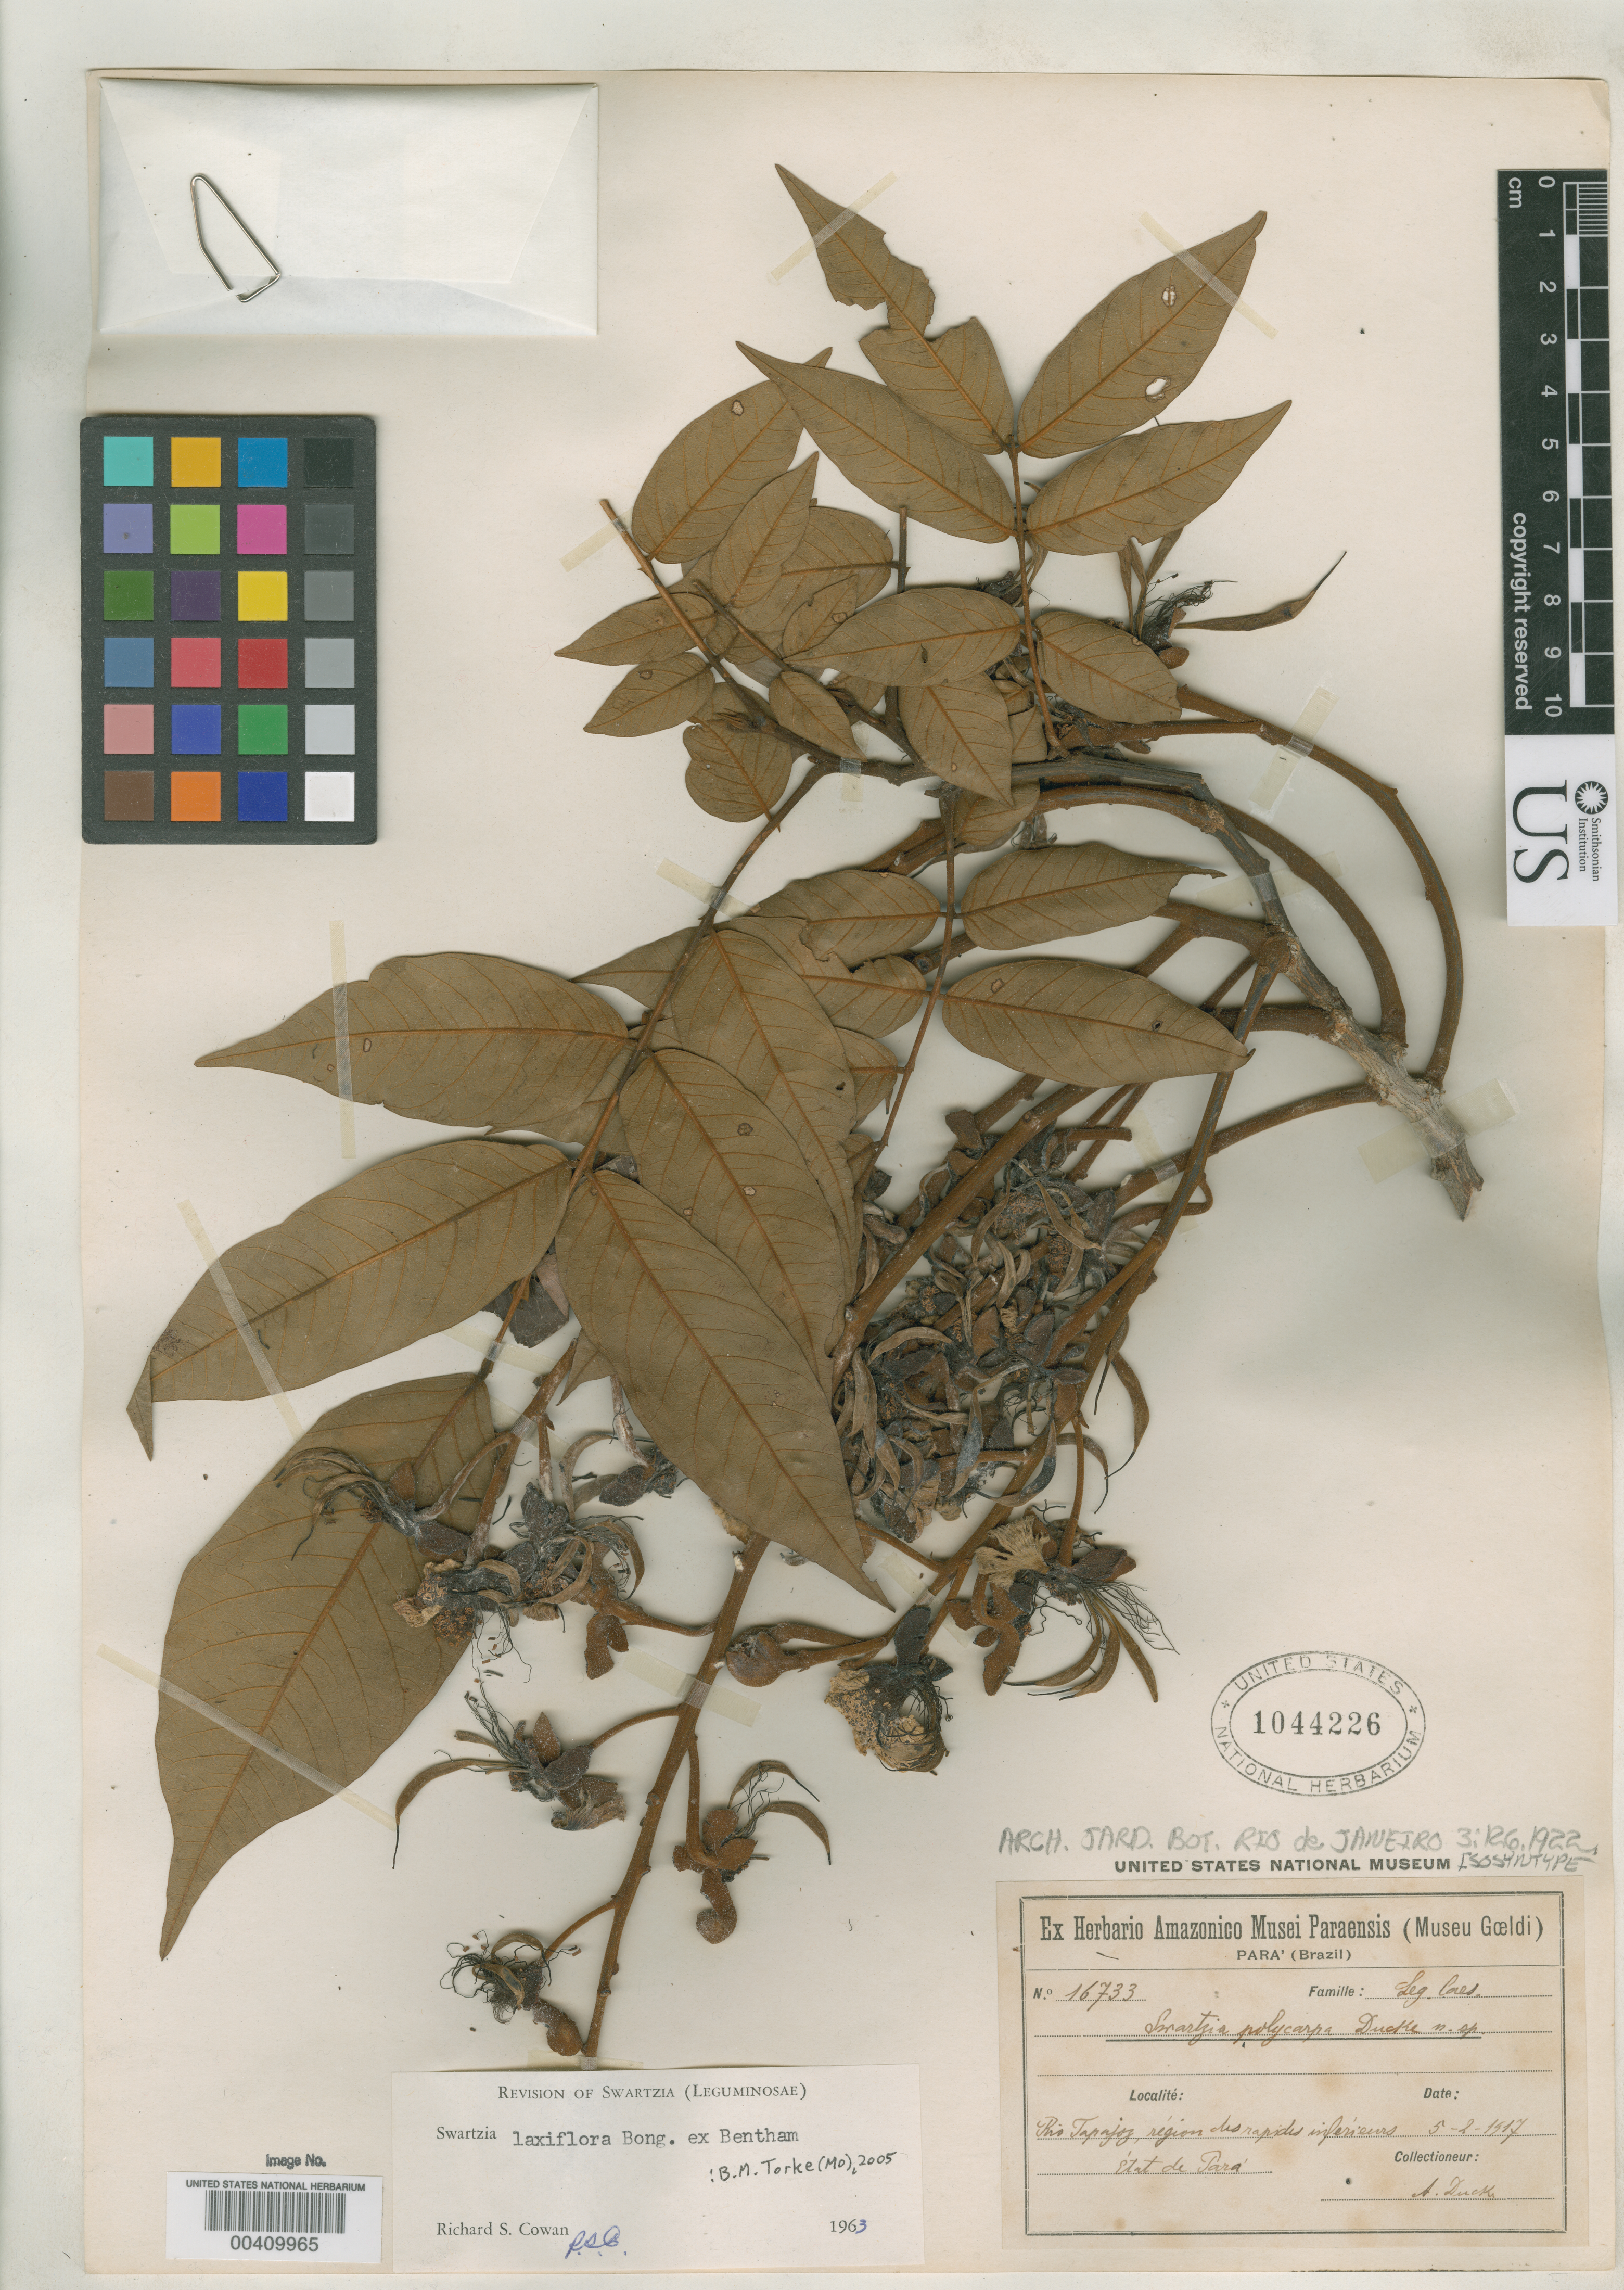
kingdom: Plantae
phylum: Tracheophyta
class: Magnoliopsida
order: Fabales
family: Fabaceae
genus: Swartzia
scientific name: Swartzia polycarpa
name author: Ducke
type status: Isosyntype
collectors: A. Ducke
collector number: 16733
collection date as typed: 05 Feb 1917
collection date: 1917-02-05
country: Brazil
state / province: Pará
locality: Rio Tapajoz, region des Rapides Inferieurs.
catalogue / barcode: US 1044226